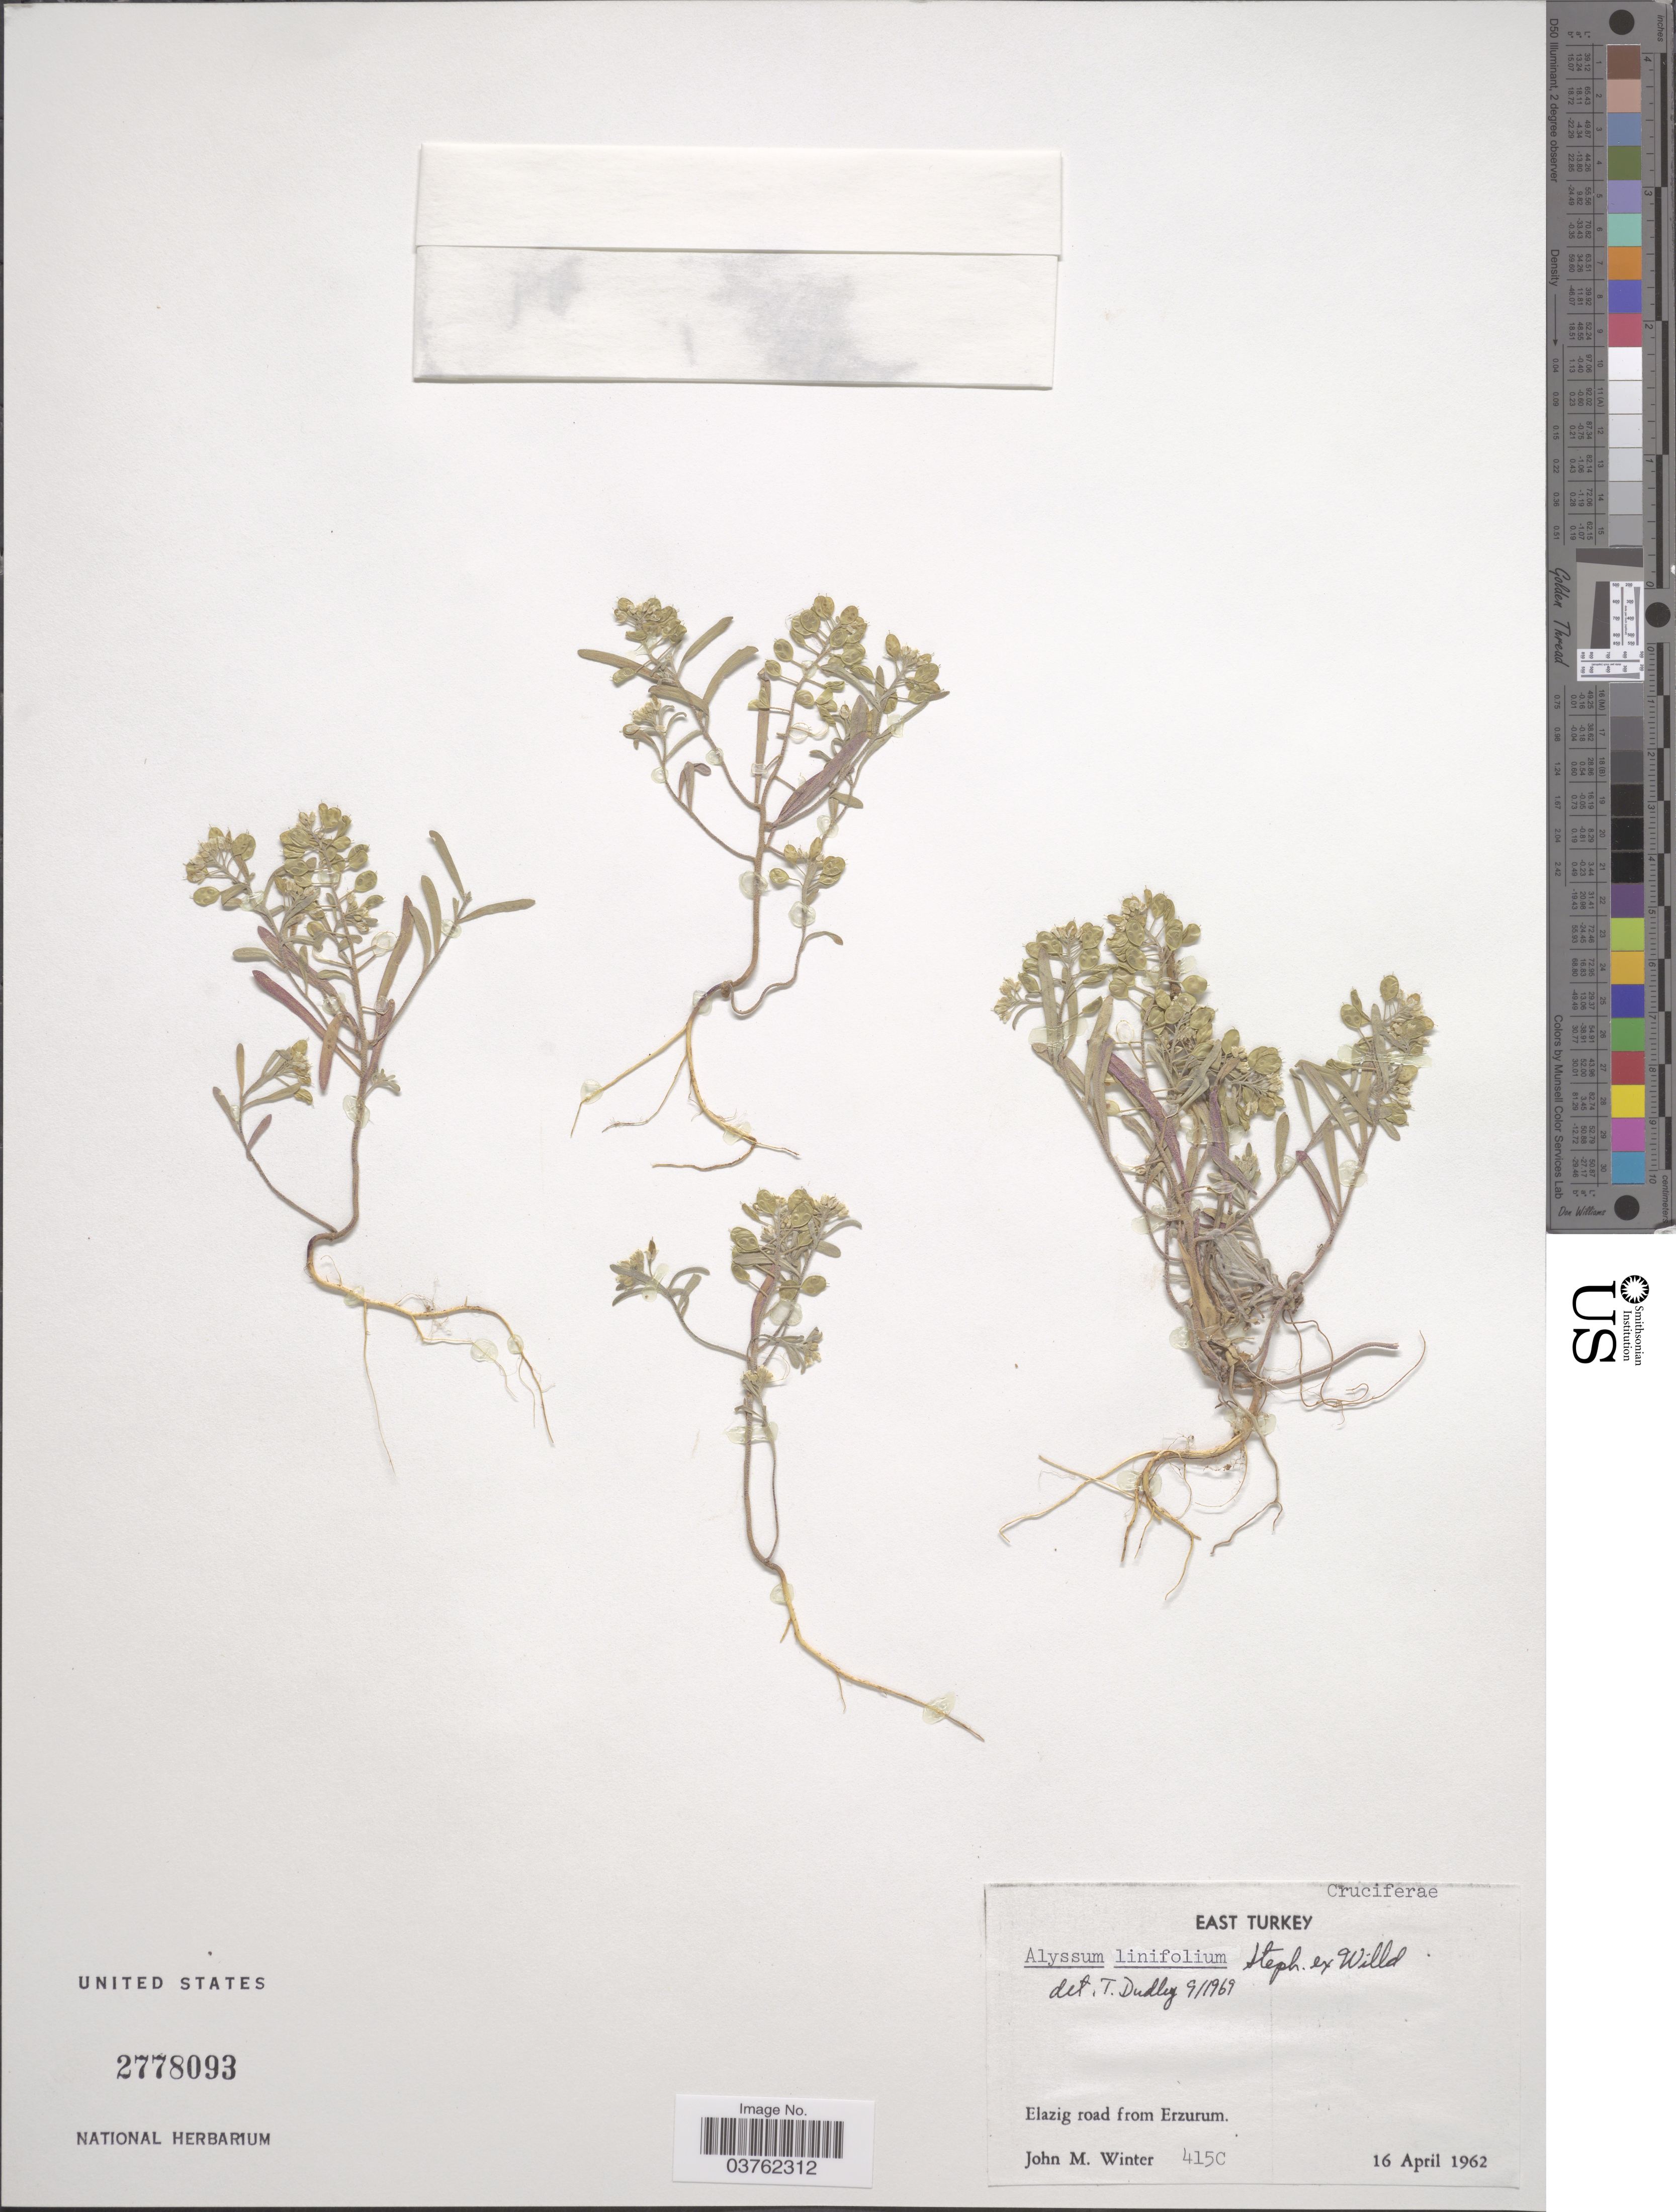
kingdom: Plantae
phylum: Tracheophyta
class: Magnoliopsida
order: Brassicales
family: Brassicaceae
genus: Alyssum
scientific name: Alyssum linifolium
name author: Stephan ex Willd.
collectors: J. M. Winter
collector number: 415C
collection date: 1962-04-16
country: Turkey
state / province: Erzurum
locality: East Turkey. Elazig road from Erzurum.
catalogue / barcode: US 2778093